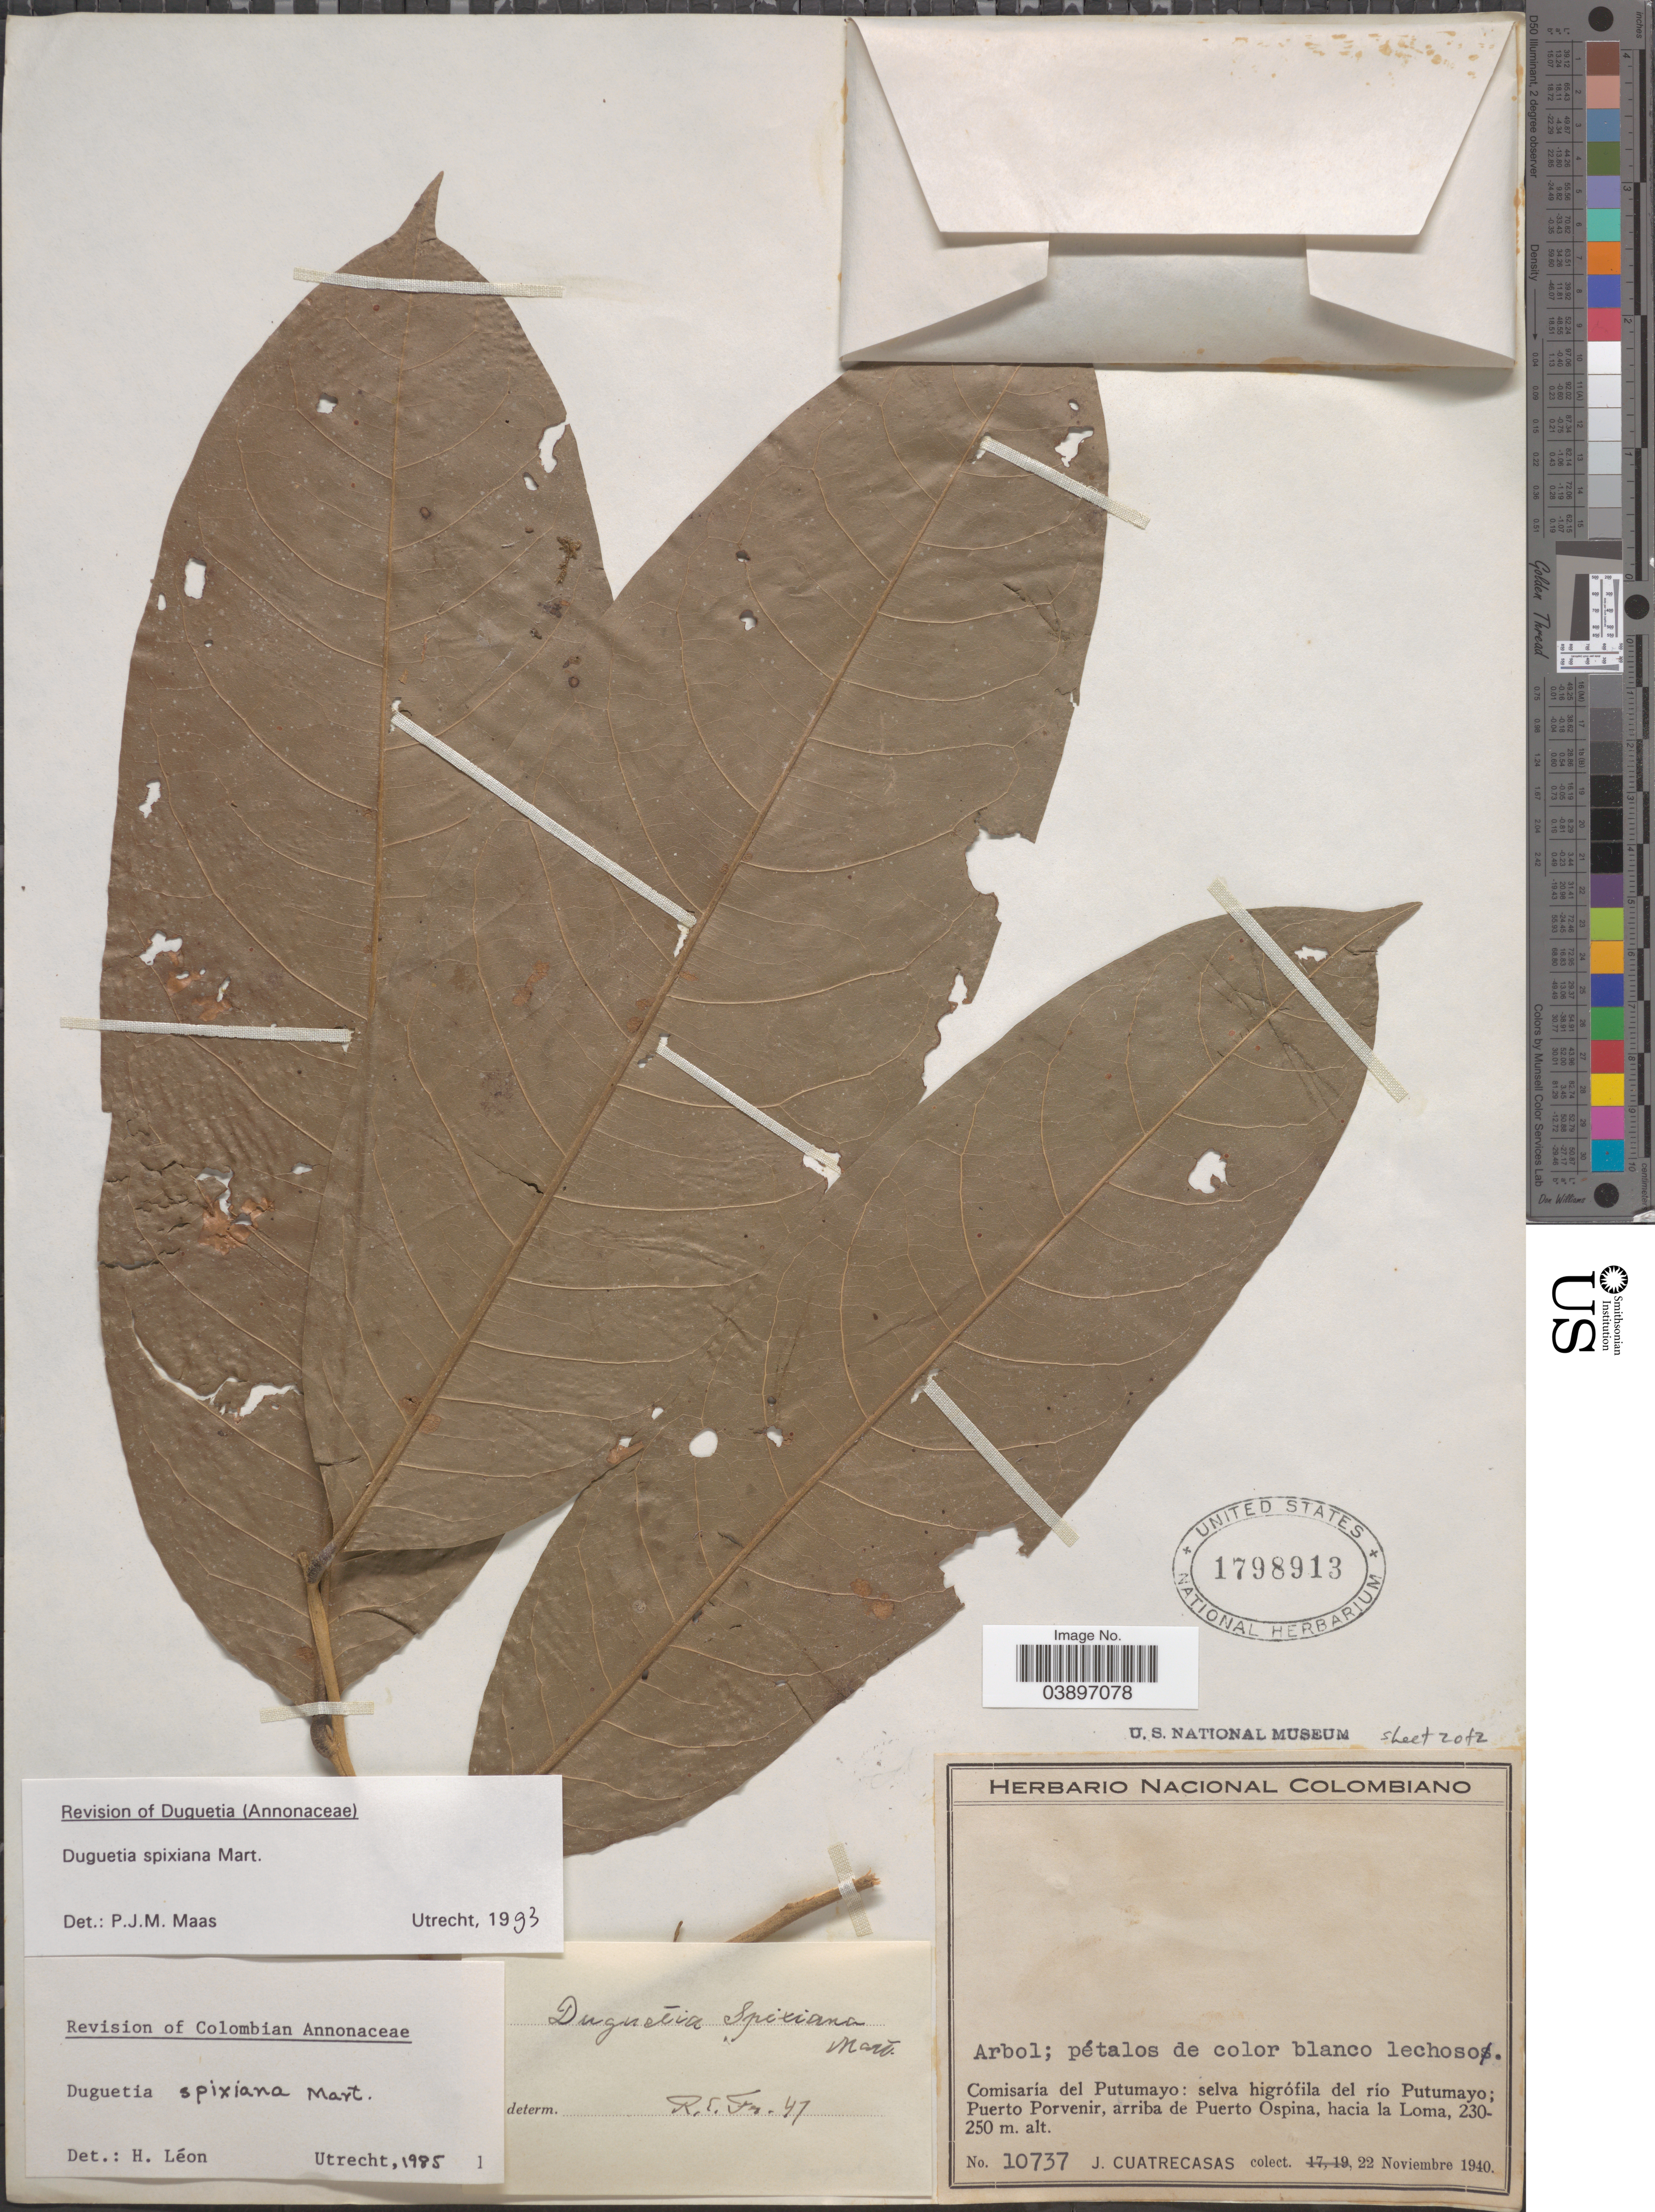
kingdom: Plantae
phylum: Tracheophyta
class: Magnoliopsida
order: Magnoliales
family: Annonaceae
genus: Duguetia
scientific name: Duguetia spixiana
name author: Mart.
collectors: J. Cuatrecasas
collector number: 10737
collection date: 1940-11-22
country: Colombia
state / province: Putumayo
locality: Comisaría del Putumayo: selva higrófila del río Putumayo; Puerto Porvenir, arriba de Puerto Ospina, hacia la Loma.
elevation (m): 230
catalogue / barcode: US 1798913